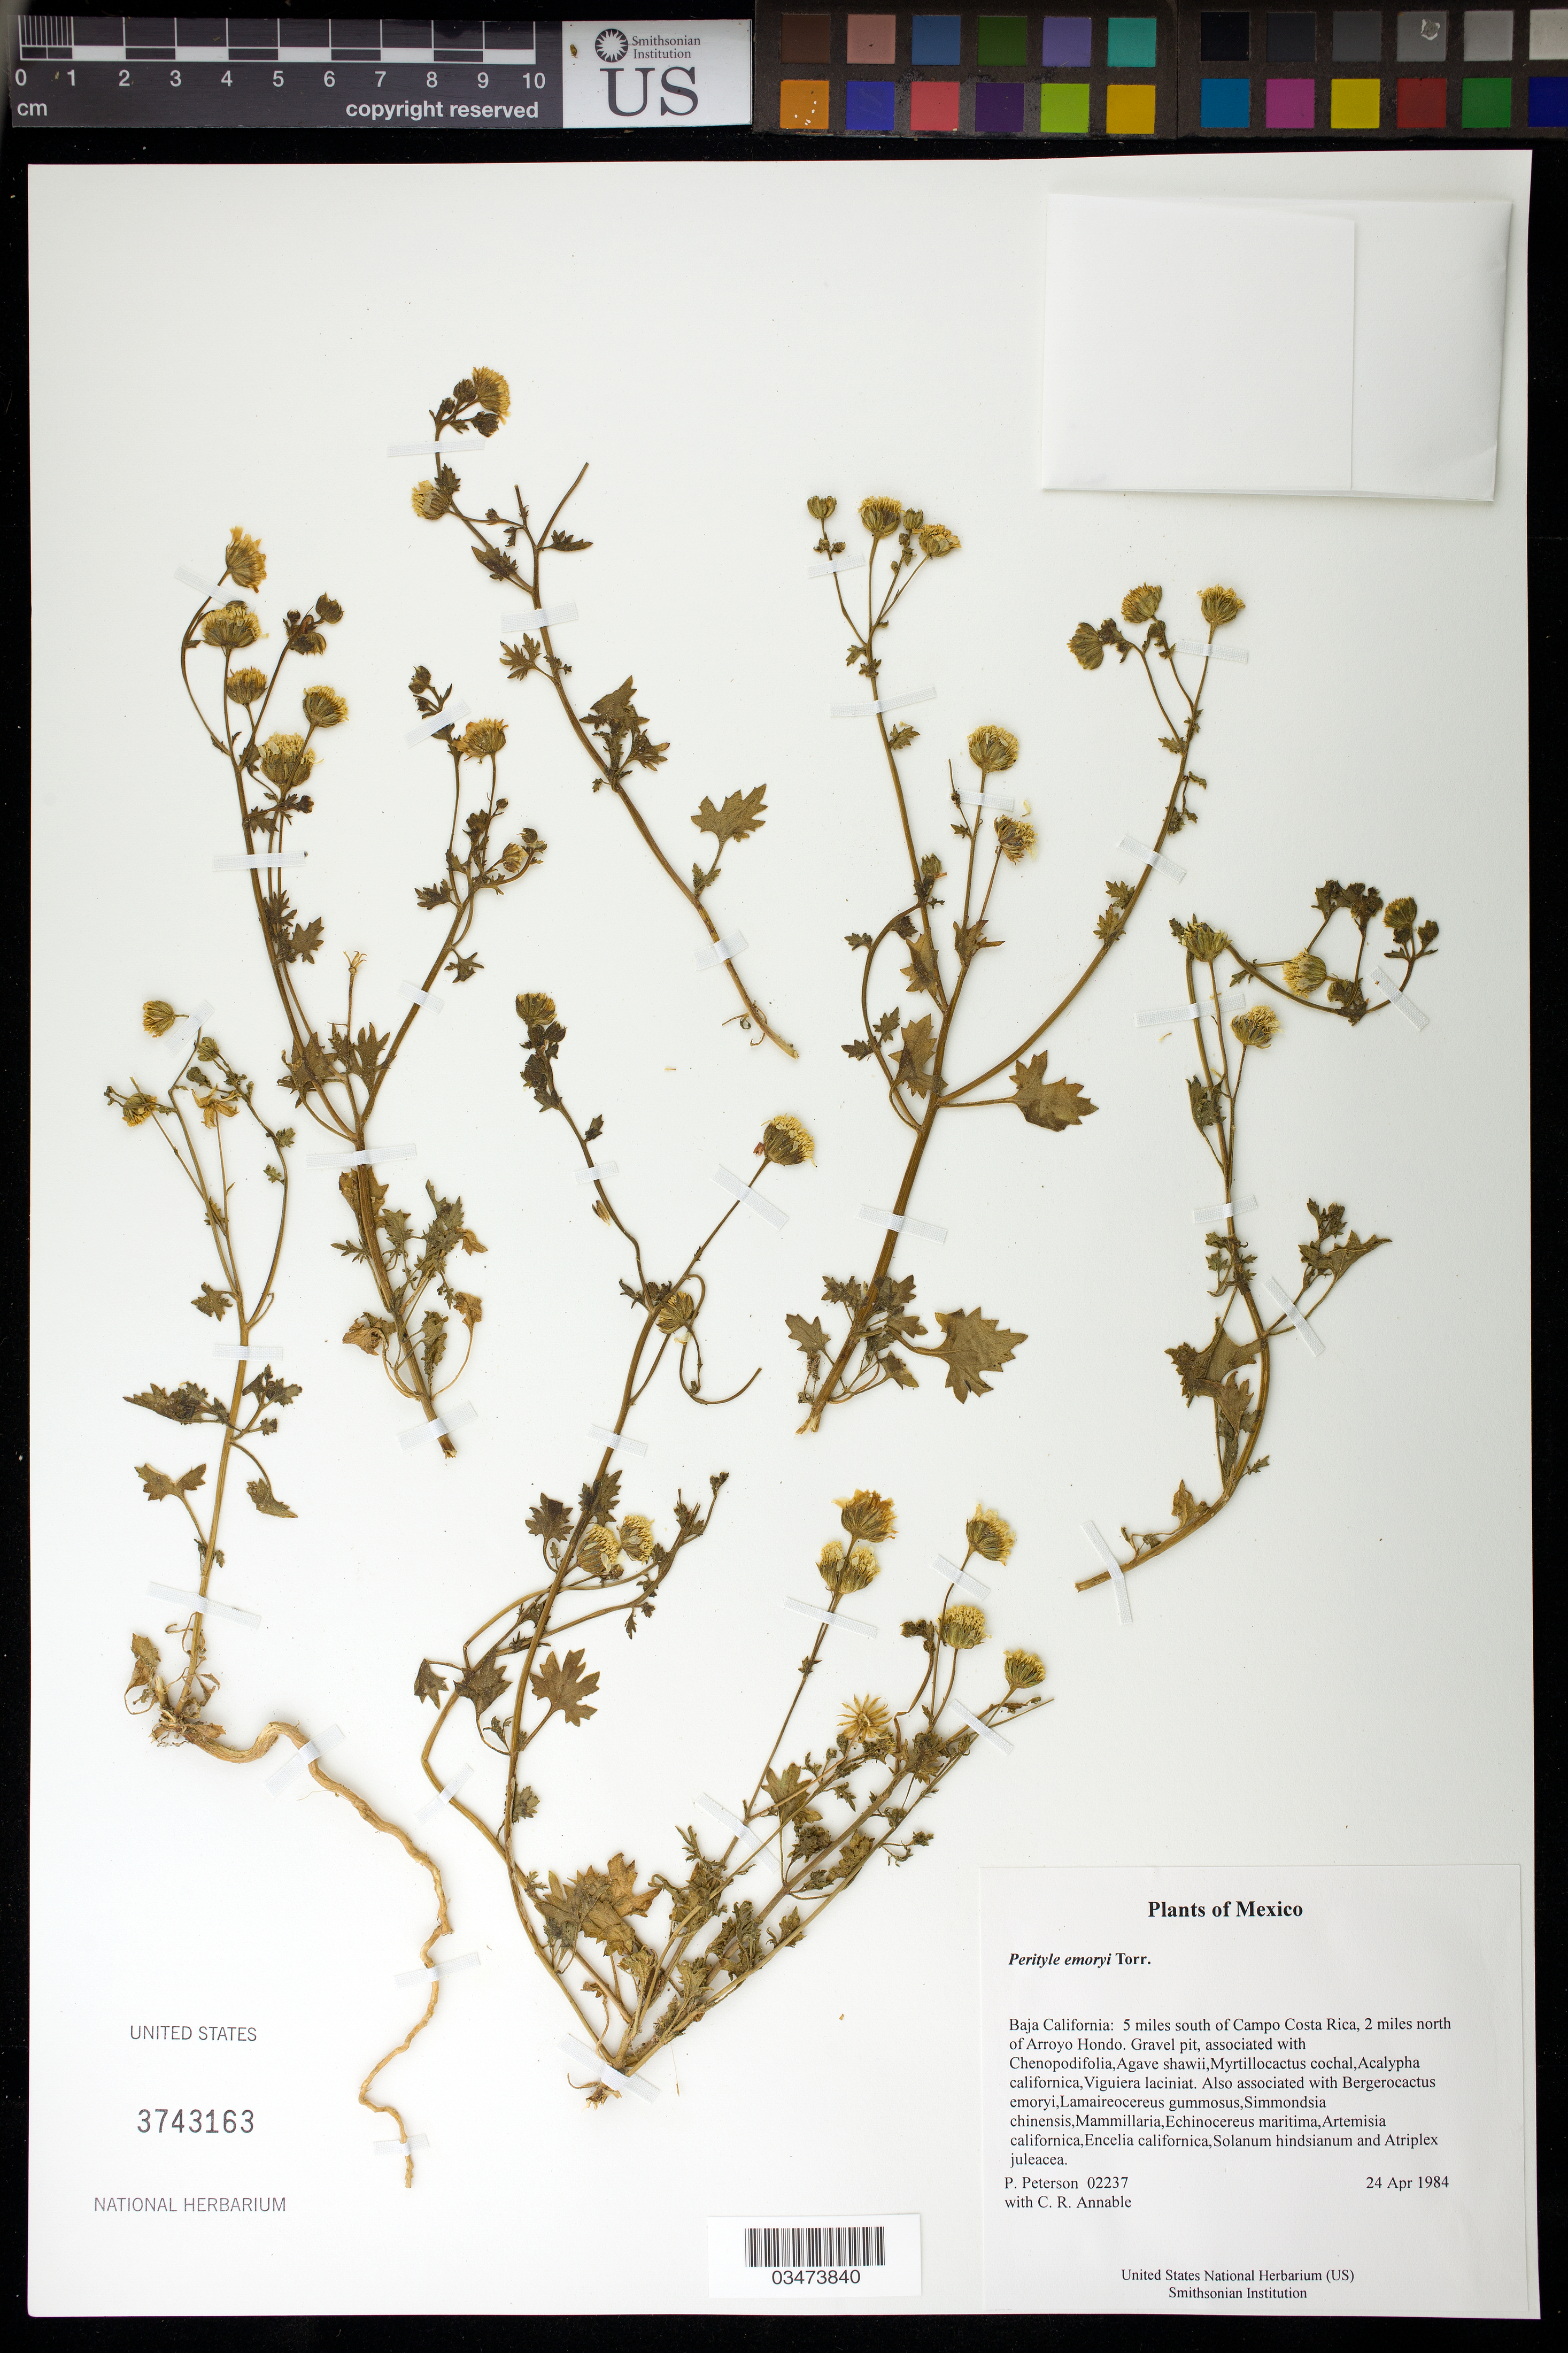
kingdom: Plantae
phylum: Tracheophyta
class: Magnoliopsida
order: Asterales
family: Asteraceae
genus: Perityle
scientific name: Perityle emoryi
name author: Torr.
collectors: P. M. Peterson & C. R. Annable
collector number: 02237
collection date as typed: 24 Apr 1984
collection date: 1984-04-24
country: Mexico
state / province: Baja California Norte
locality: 5 miles south of Campo Costa Rica, 2 miles north of Arroyo Hondo.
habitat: Gravel pit, associated with Chenopodifolia,Agave shawii,Myrtillocactus cochal,Acalypha californica,Viguiera laciniat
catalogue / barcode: US 3743163